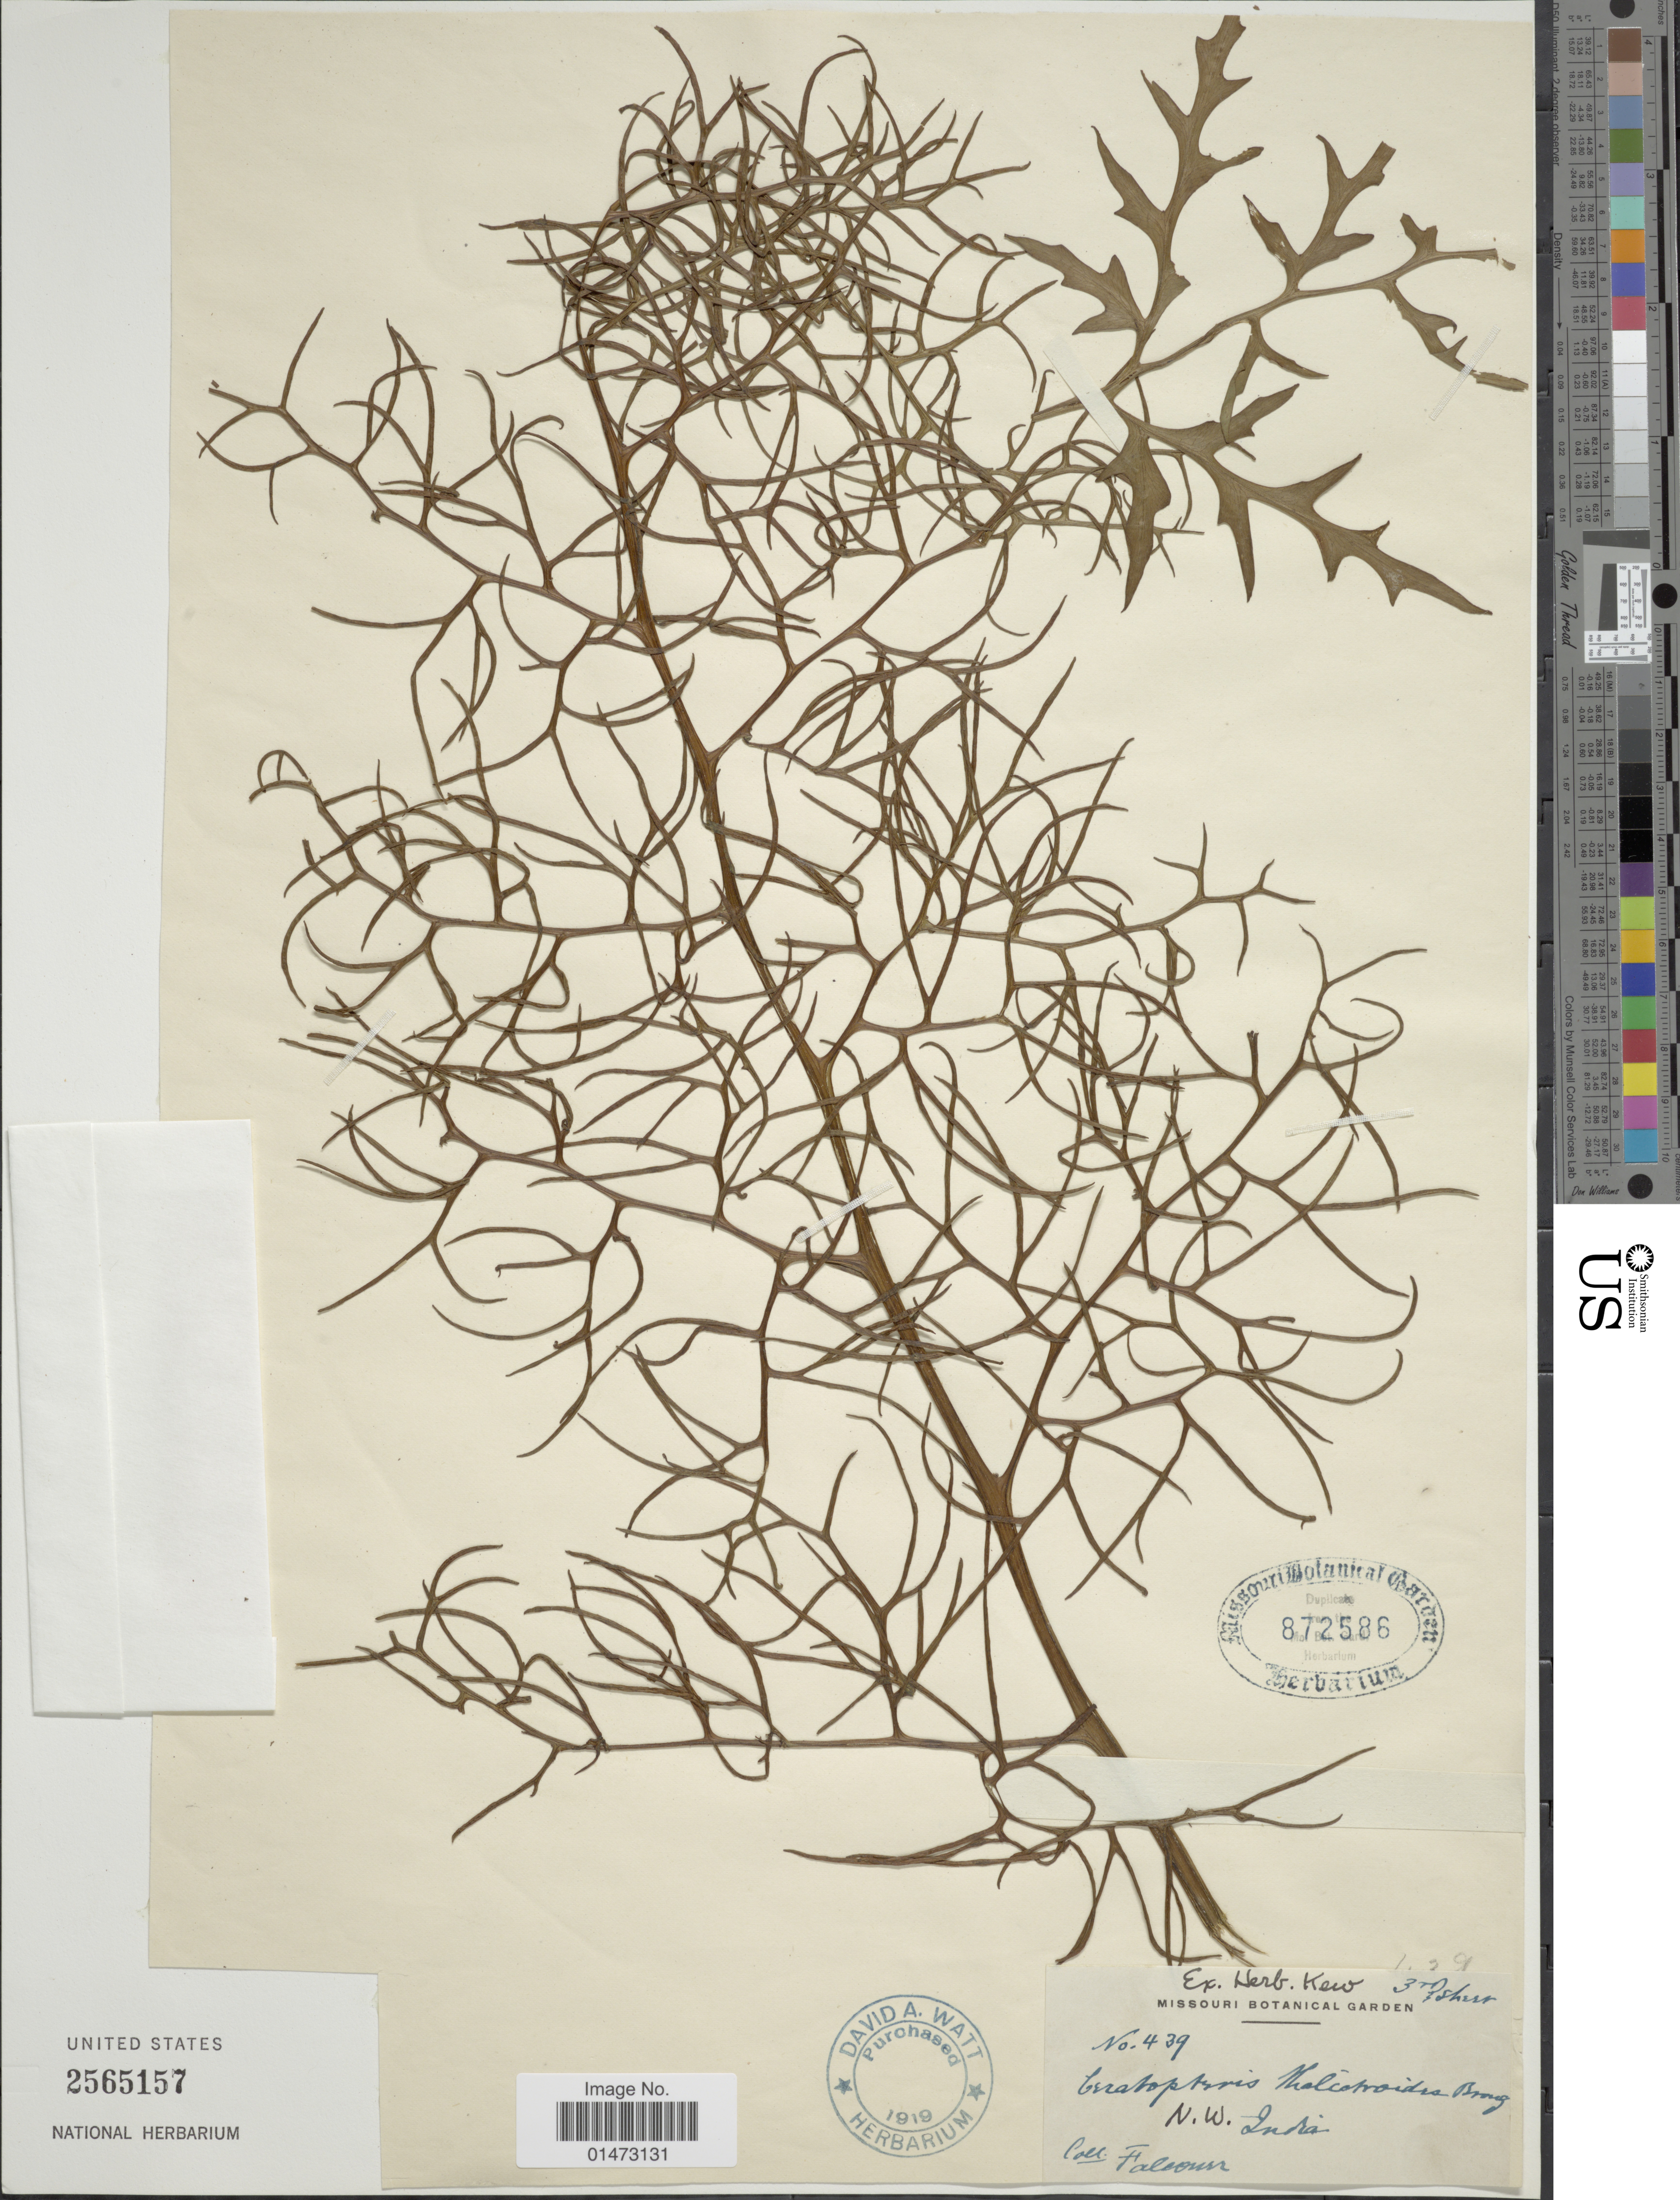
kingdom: Plantae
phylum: Tracheophyta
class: Polypodiopsida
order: Polypodiales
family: Pteridaceae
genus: Ceratopteris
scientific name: Ceratopteris thalictroides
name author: (L.) Brongn.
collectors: -. Falconer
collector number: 439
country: India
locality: N.W. India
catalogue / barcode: US 2565157